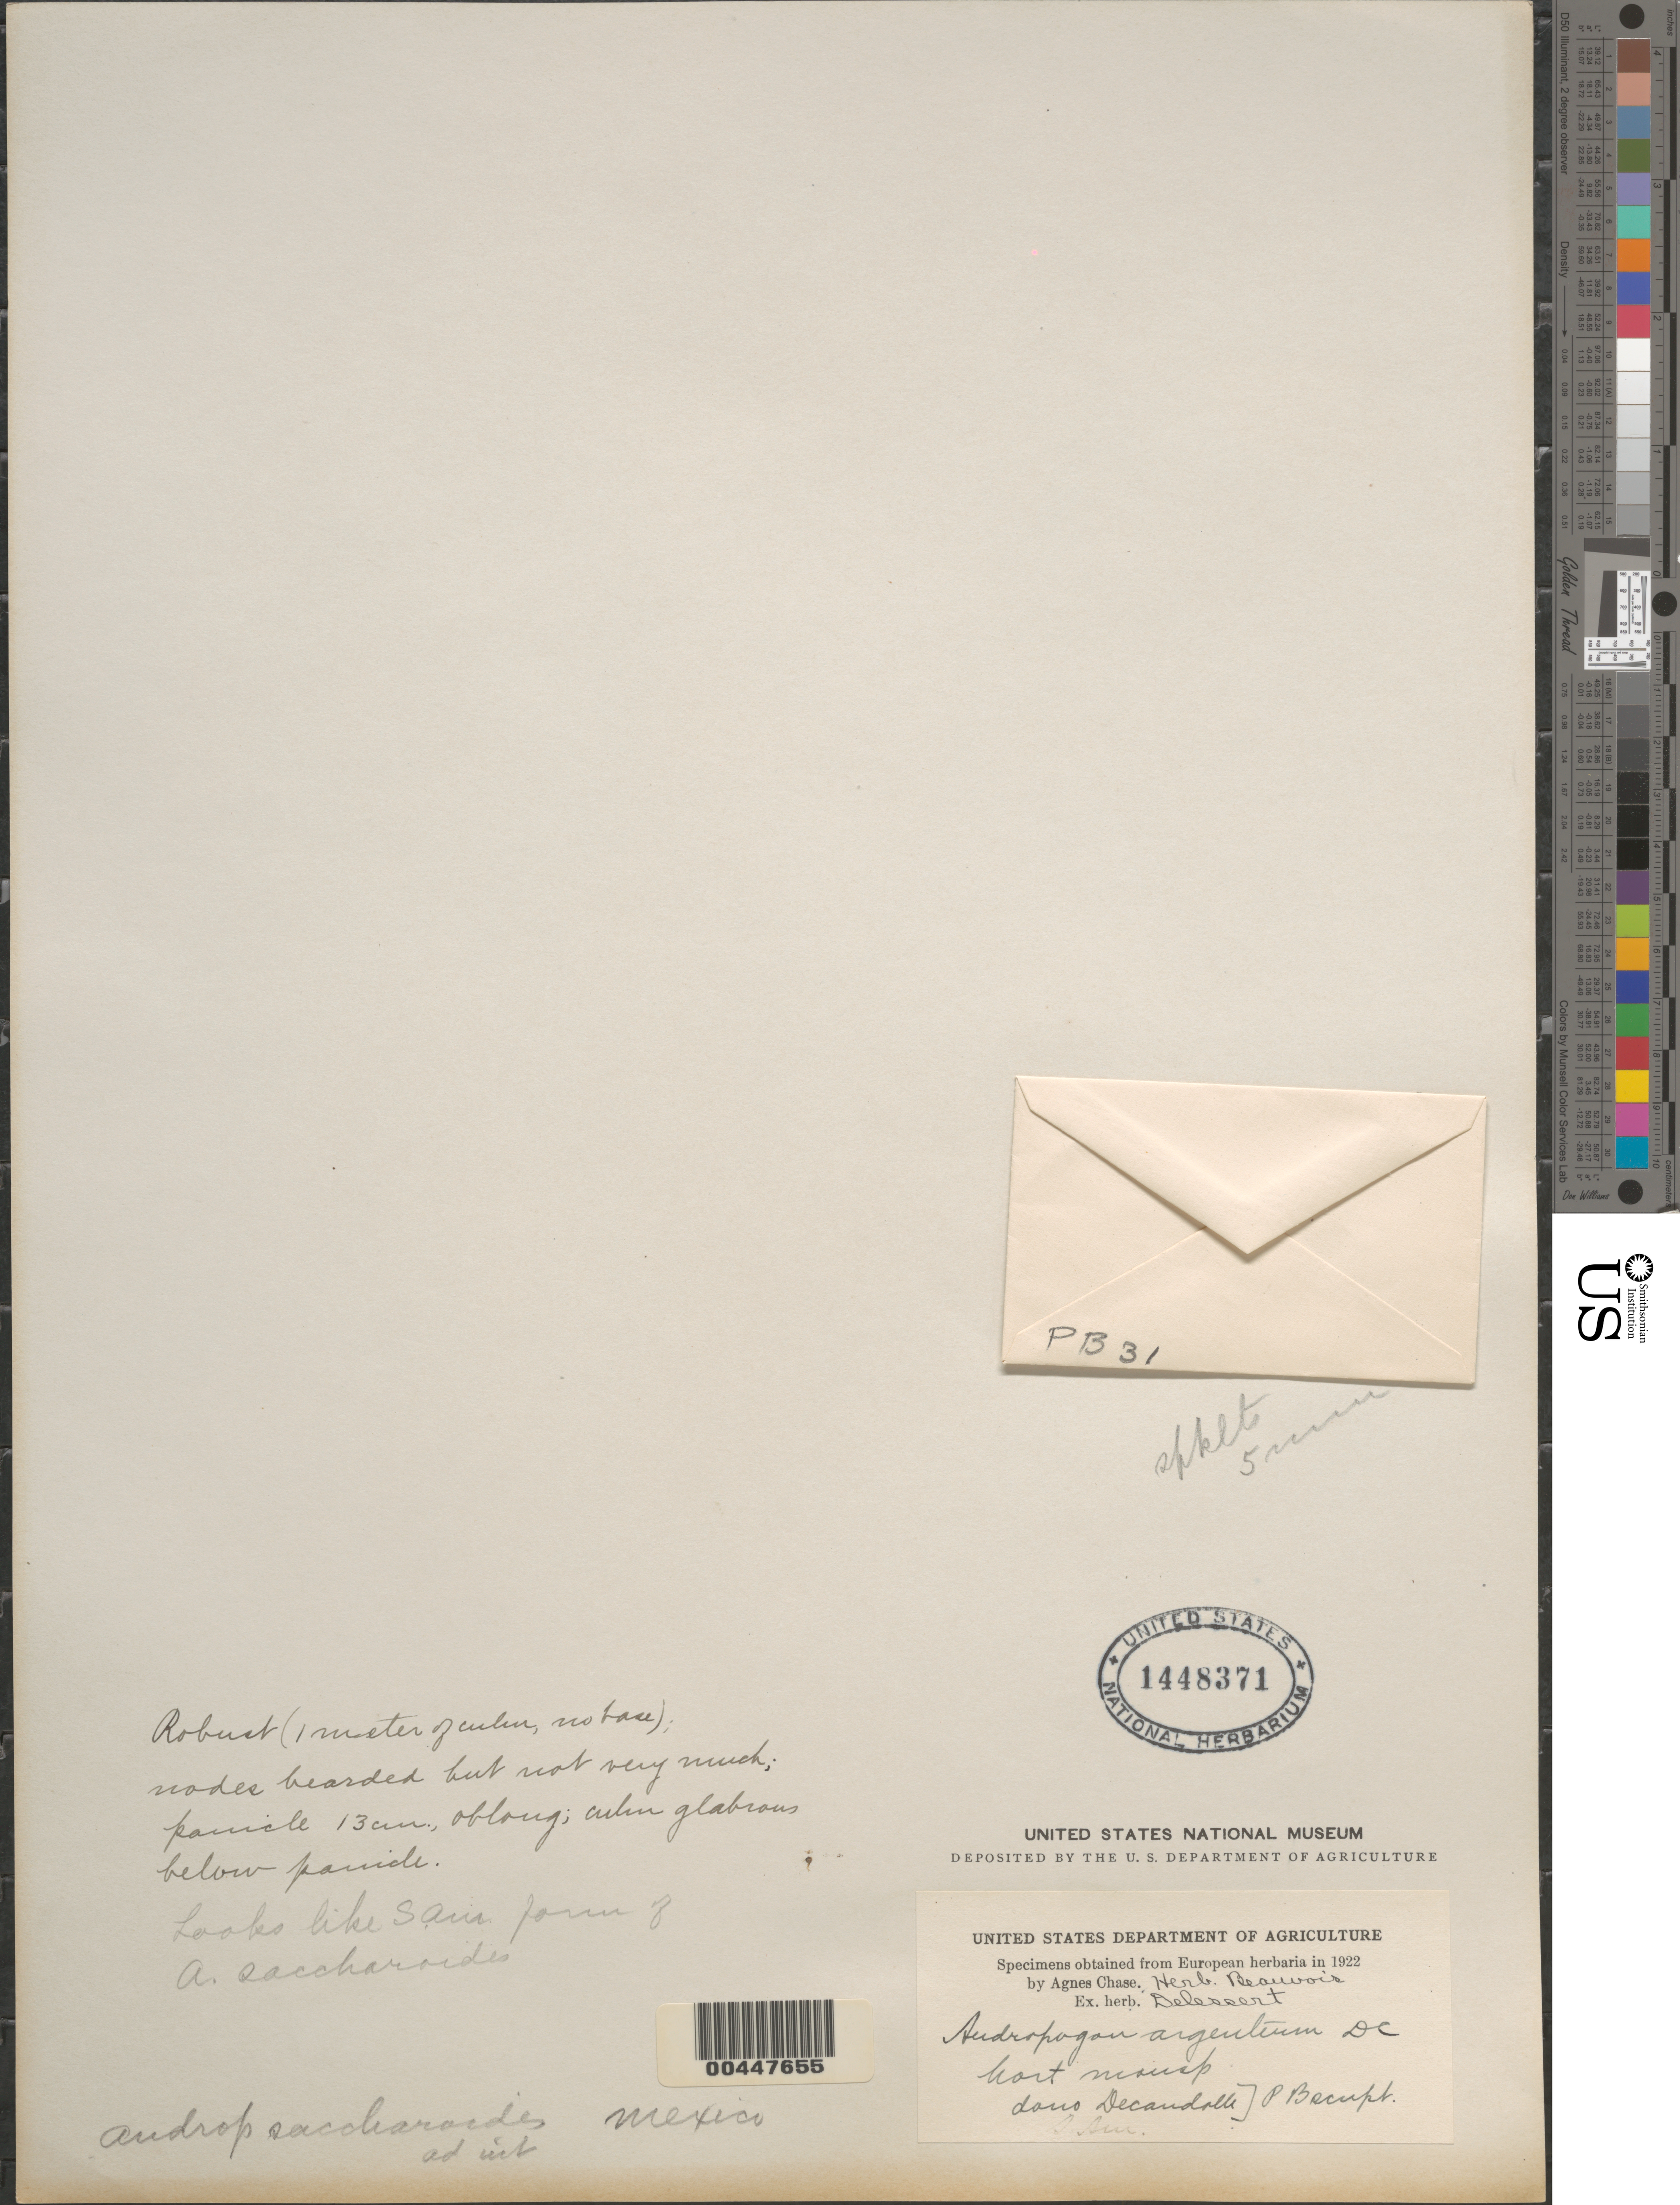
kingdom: Plantae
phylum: Tracheophyta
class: Liliopsida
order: Poales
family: Poaceae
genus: Andropogon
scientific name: Andropogon barbinodis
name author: Lag.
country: Mexico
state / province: Durango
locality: San Ramon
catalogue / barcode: US 1448371